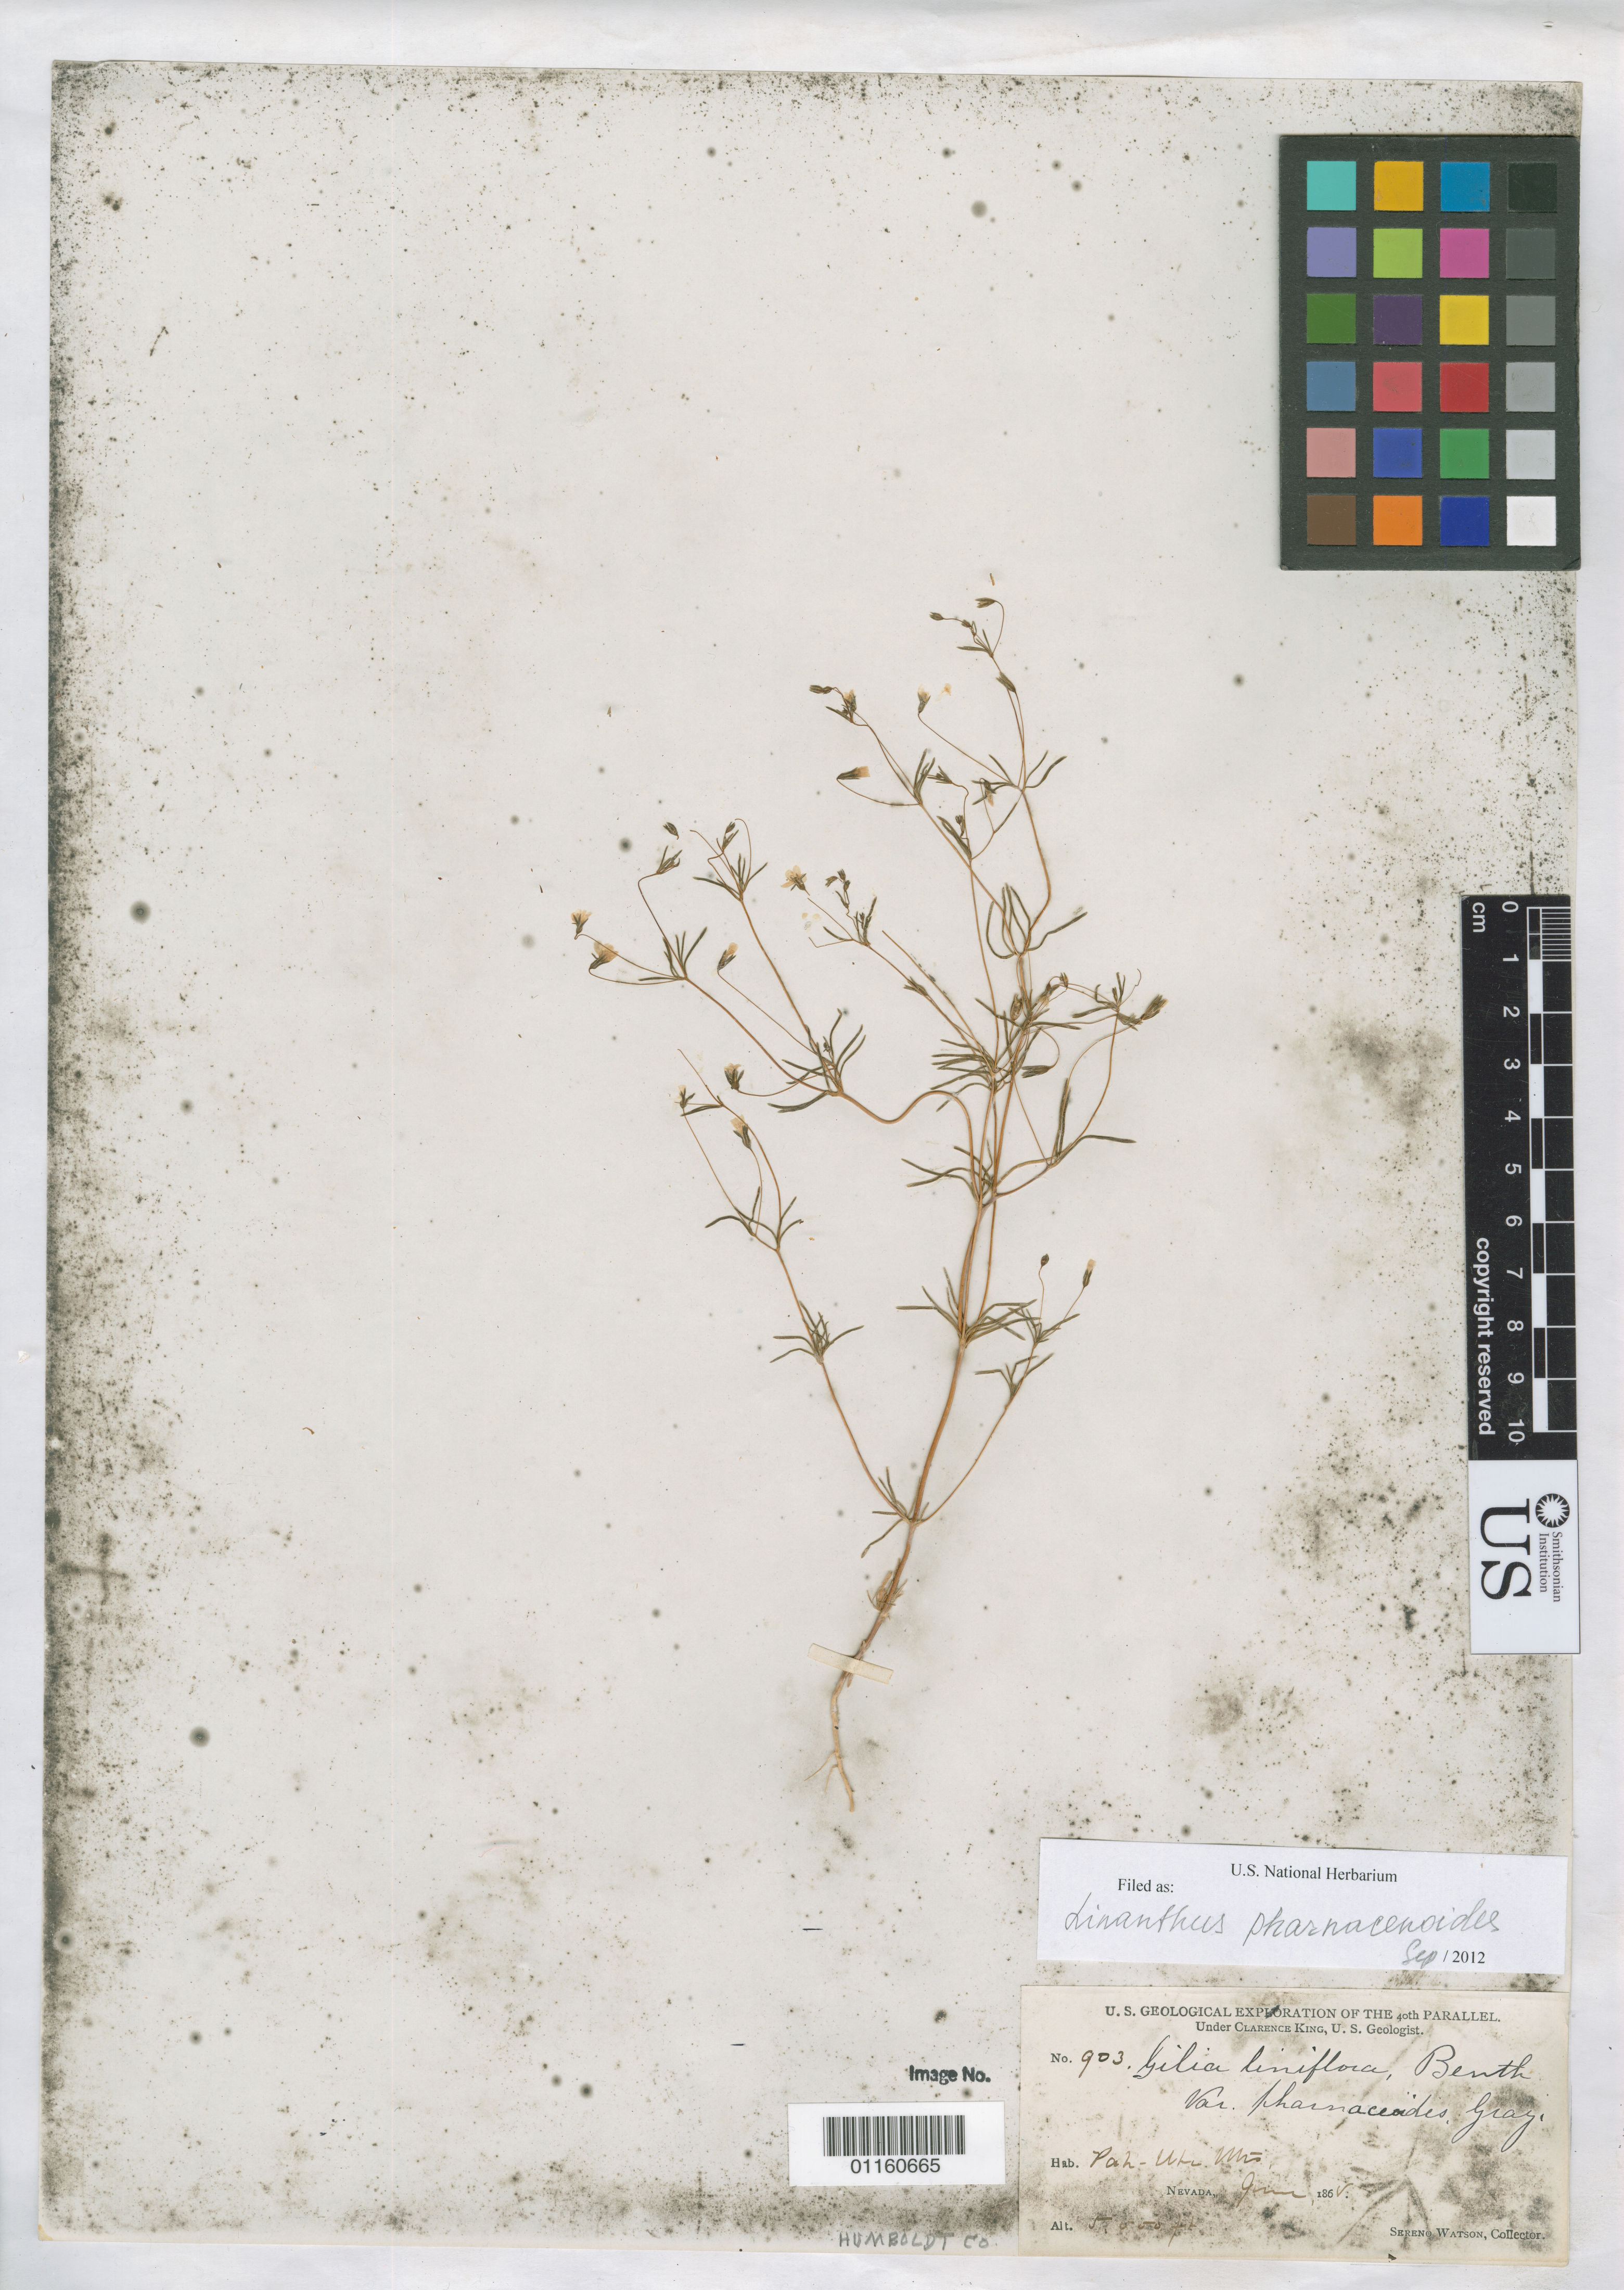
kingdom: Plantae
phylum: Tracheophyta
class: Magnoliopsida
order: Ericales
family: Polemoniaceae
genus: Leptosiphon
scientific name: Leptosiphon liniflorus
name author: (Benth.) J.M. Porter & L.A. Johnson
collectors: S. Watson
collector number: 903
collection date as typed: Jun 1868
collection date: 1868-06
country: United States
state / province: Nevada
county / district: Humboldt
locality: Pah- […] Mts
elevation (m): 1524